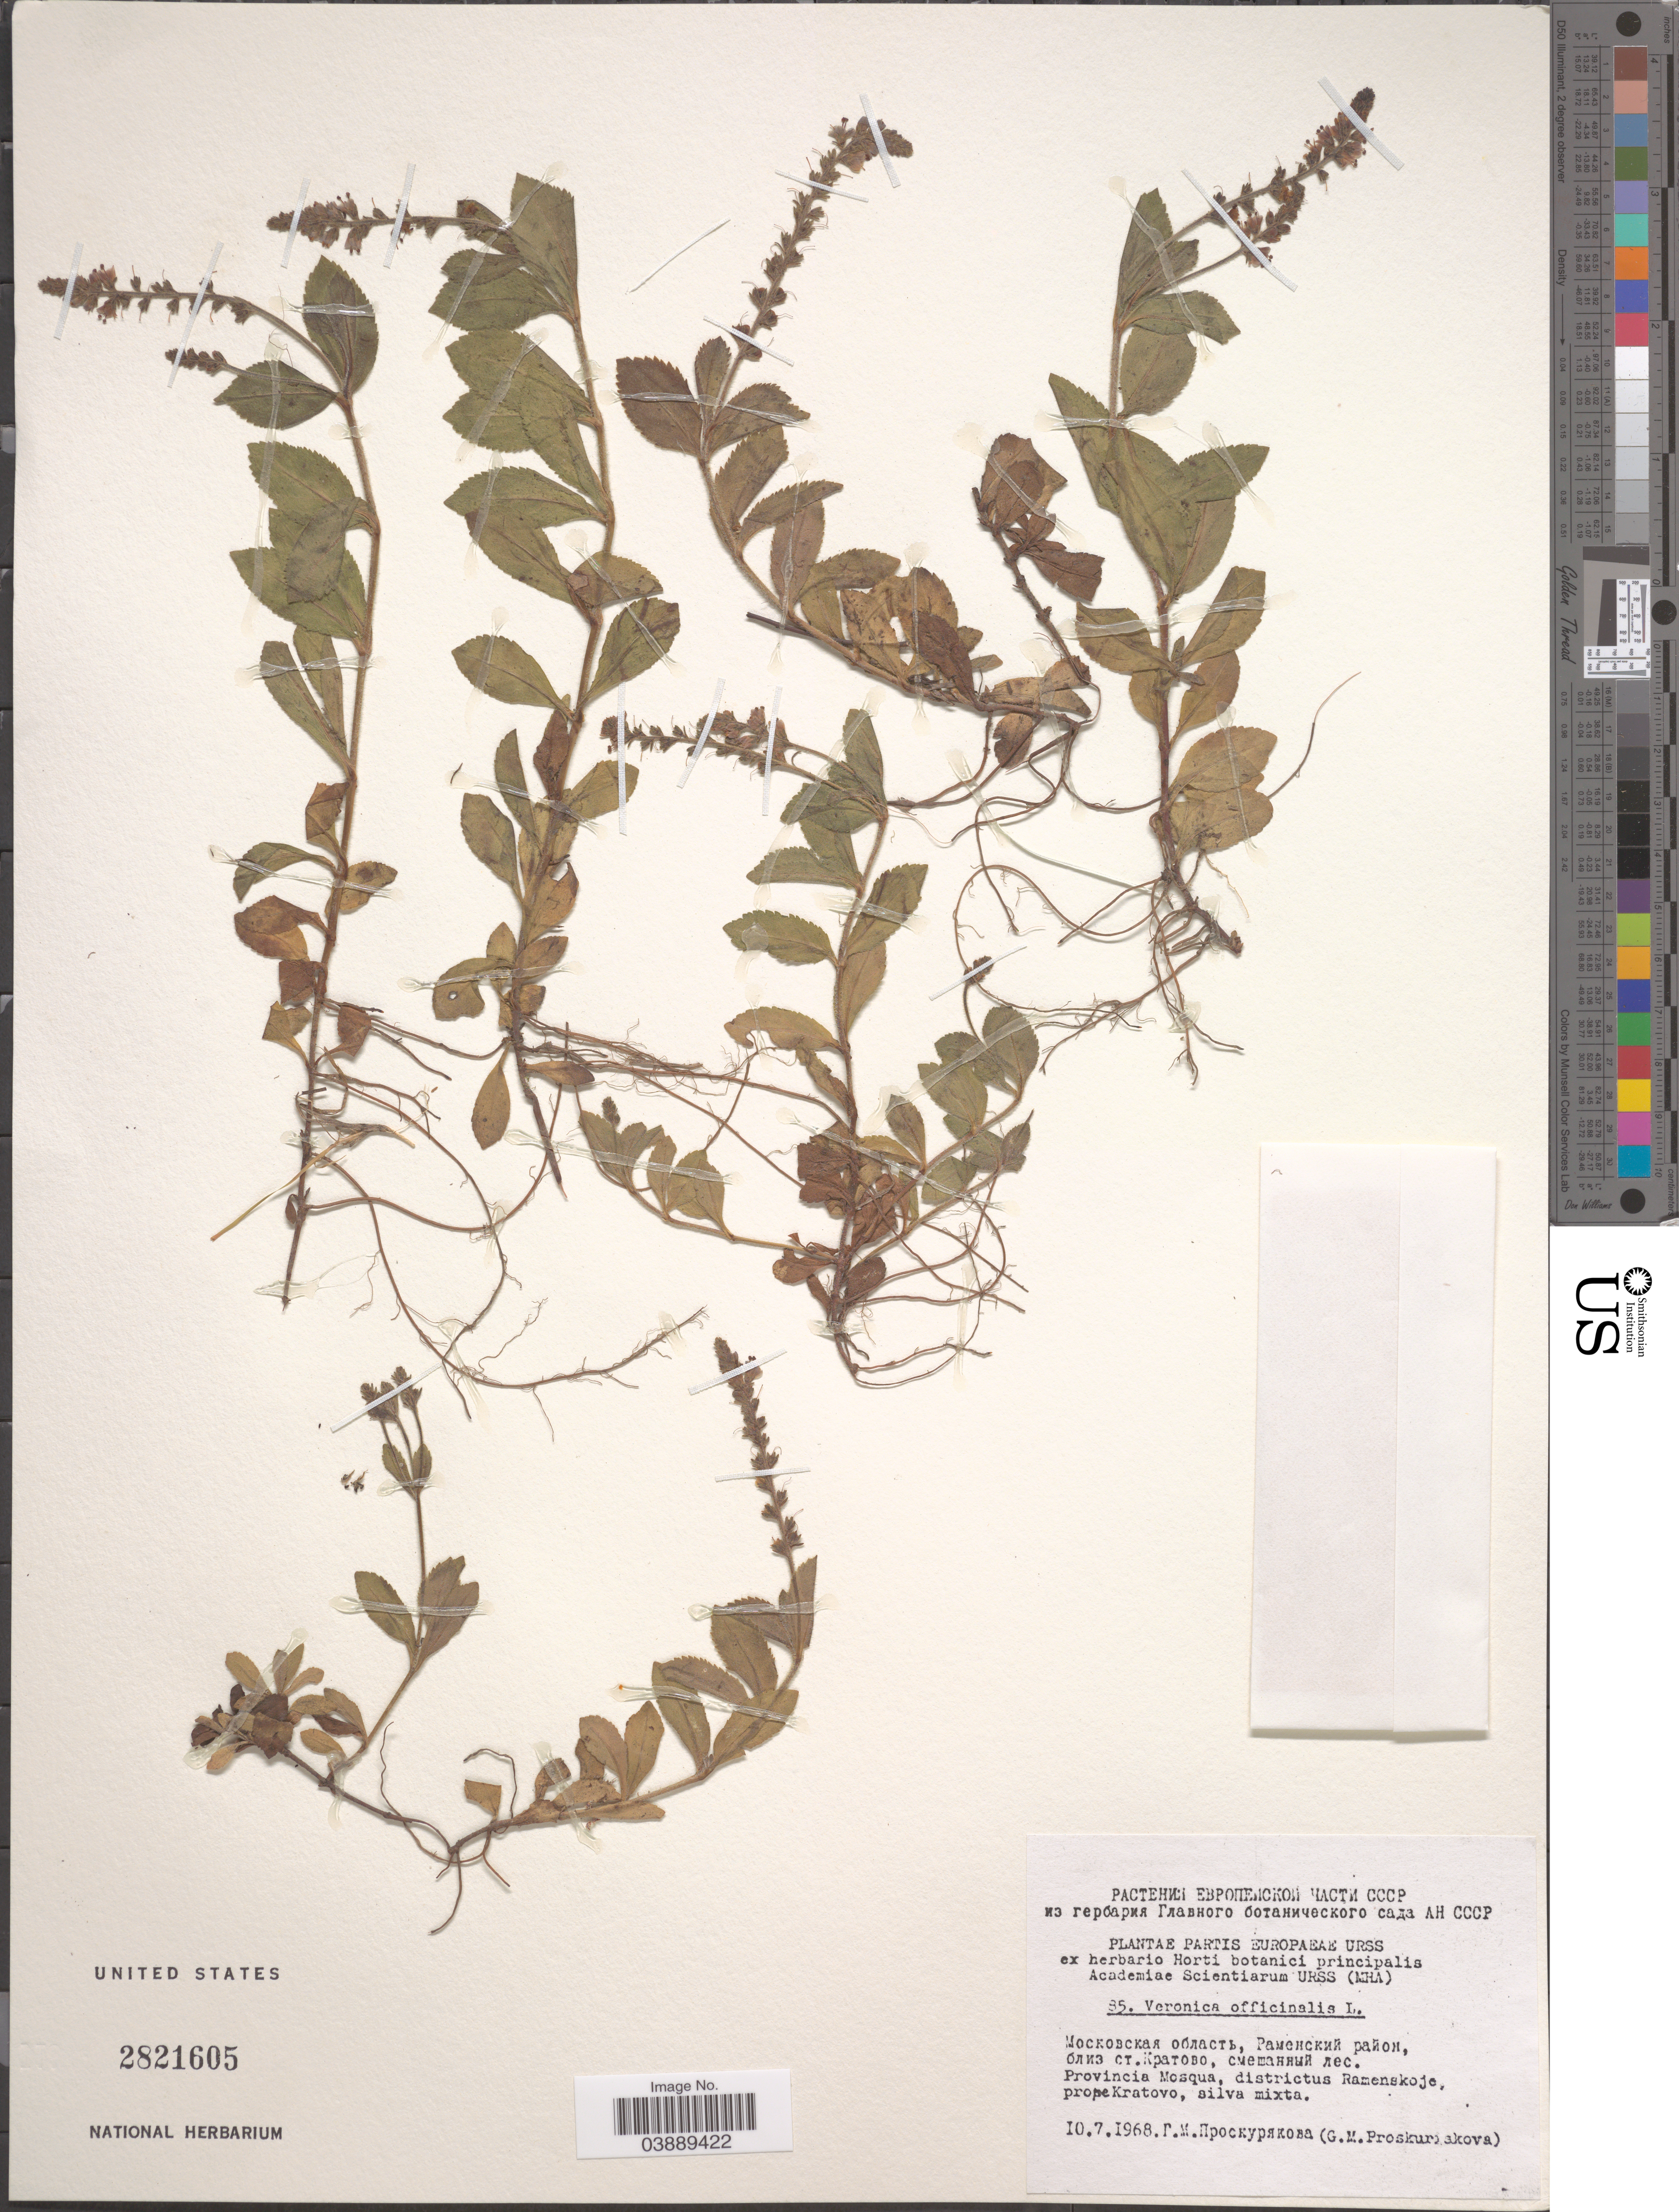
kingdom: Plantae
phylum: Tracheophyta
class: Magnoliopsida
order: Lamiales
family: Plantaginaceae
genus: Veronica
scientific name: Veronica officinalis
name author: L.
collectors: S. Thumanian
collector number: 85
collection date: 1968-07-10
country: Russian Federation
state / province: Moscow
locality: Provincia Mosqua, districtus Ramenskoje, prope Kratovo.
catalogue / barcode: US 2821605